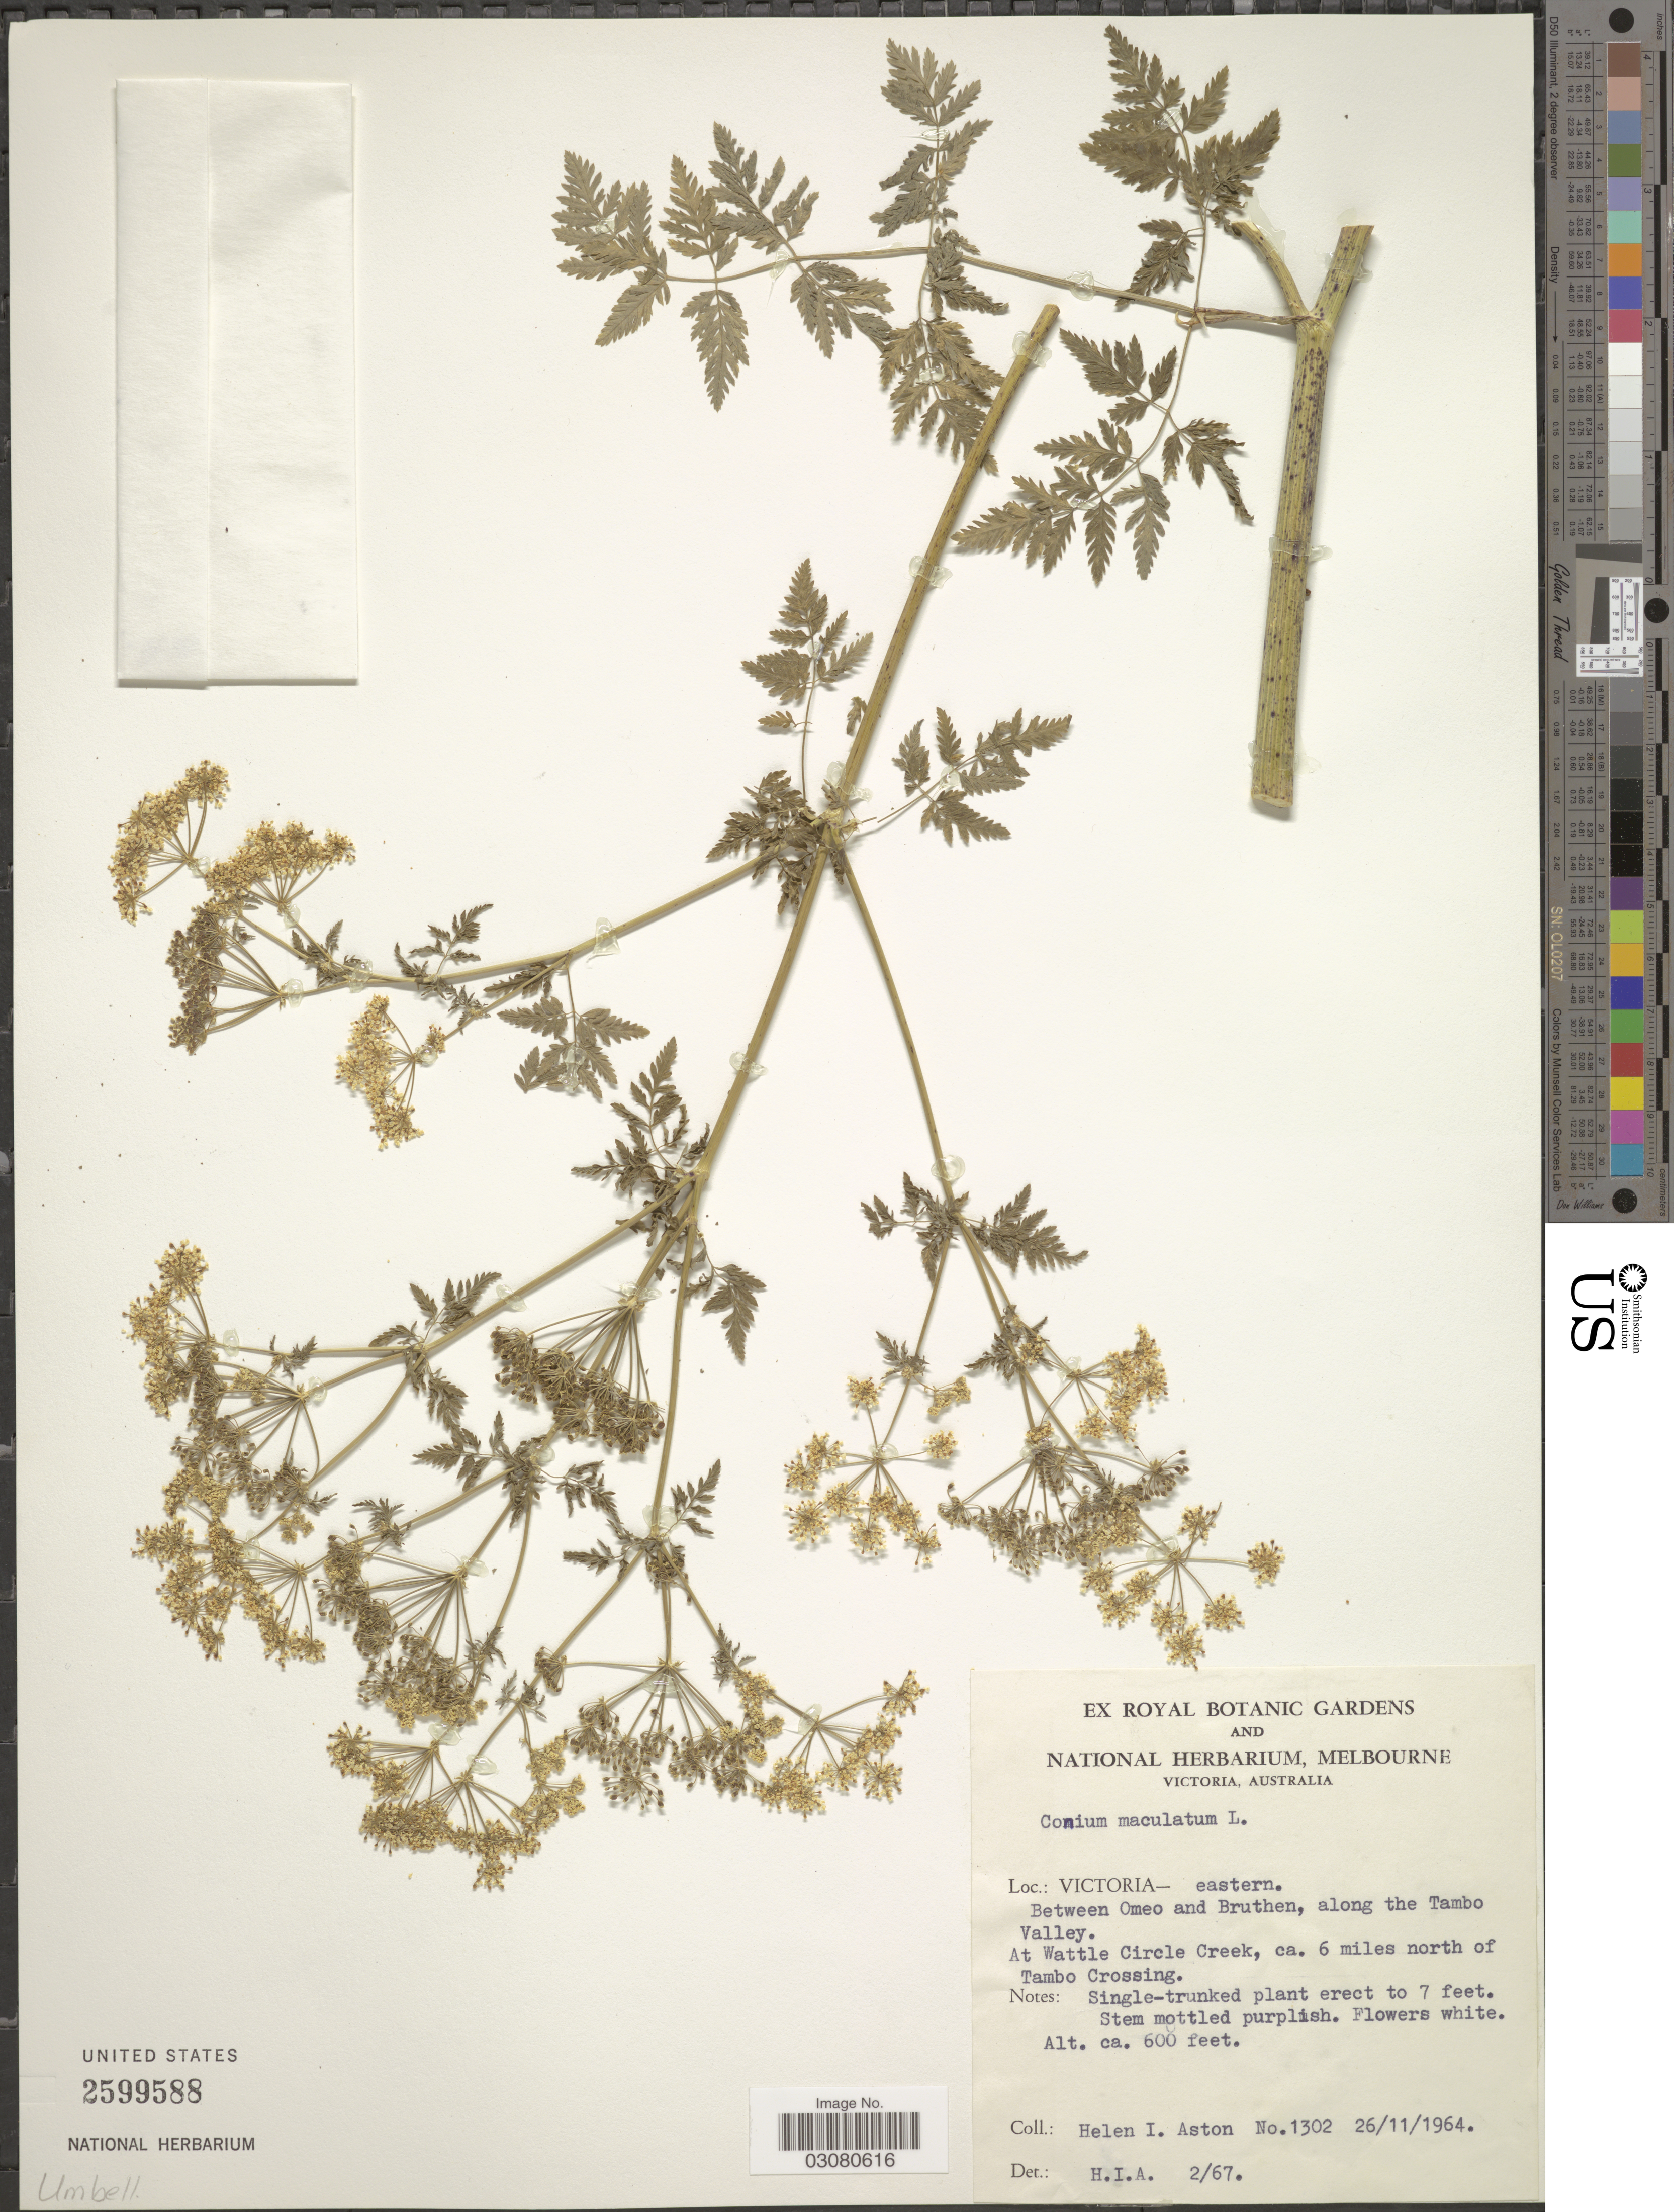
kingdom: Plantae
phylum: Tracheophyta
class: Magnoliopsida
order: Apiales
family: Apiaceae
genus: Conium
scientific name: Conium maculatum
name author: L.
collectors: H. I. Aston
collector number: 1302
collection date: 1964-11-26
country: Australia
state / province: Victoria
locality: Victoria- eastern. Between Omeo and Bruthen, along the Tambo Valley. At Wattle Creek, ca. 6 miles north of Tambo Crossing.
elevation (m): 183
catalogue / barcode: US 2599588